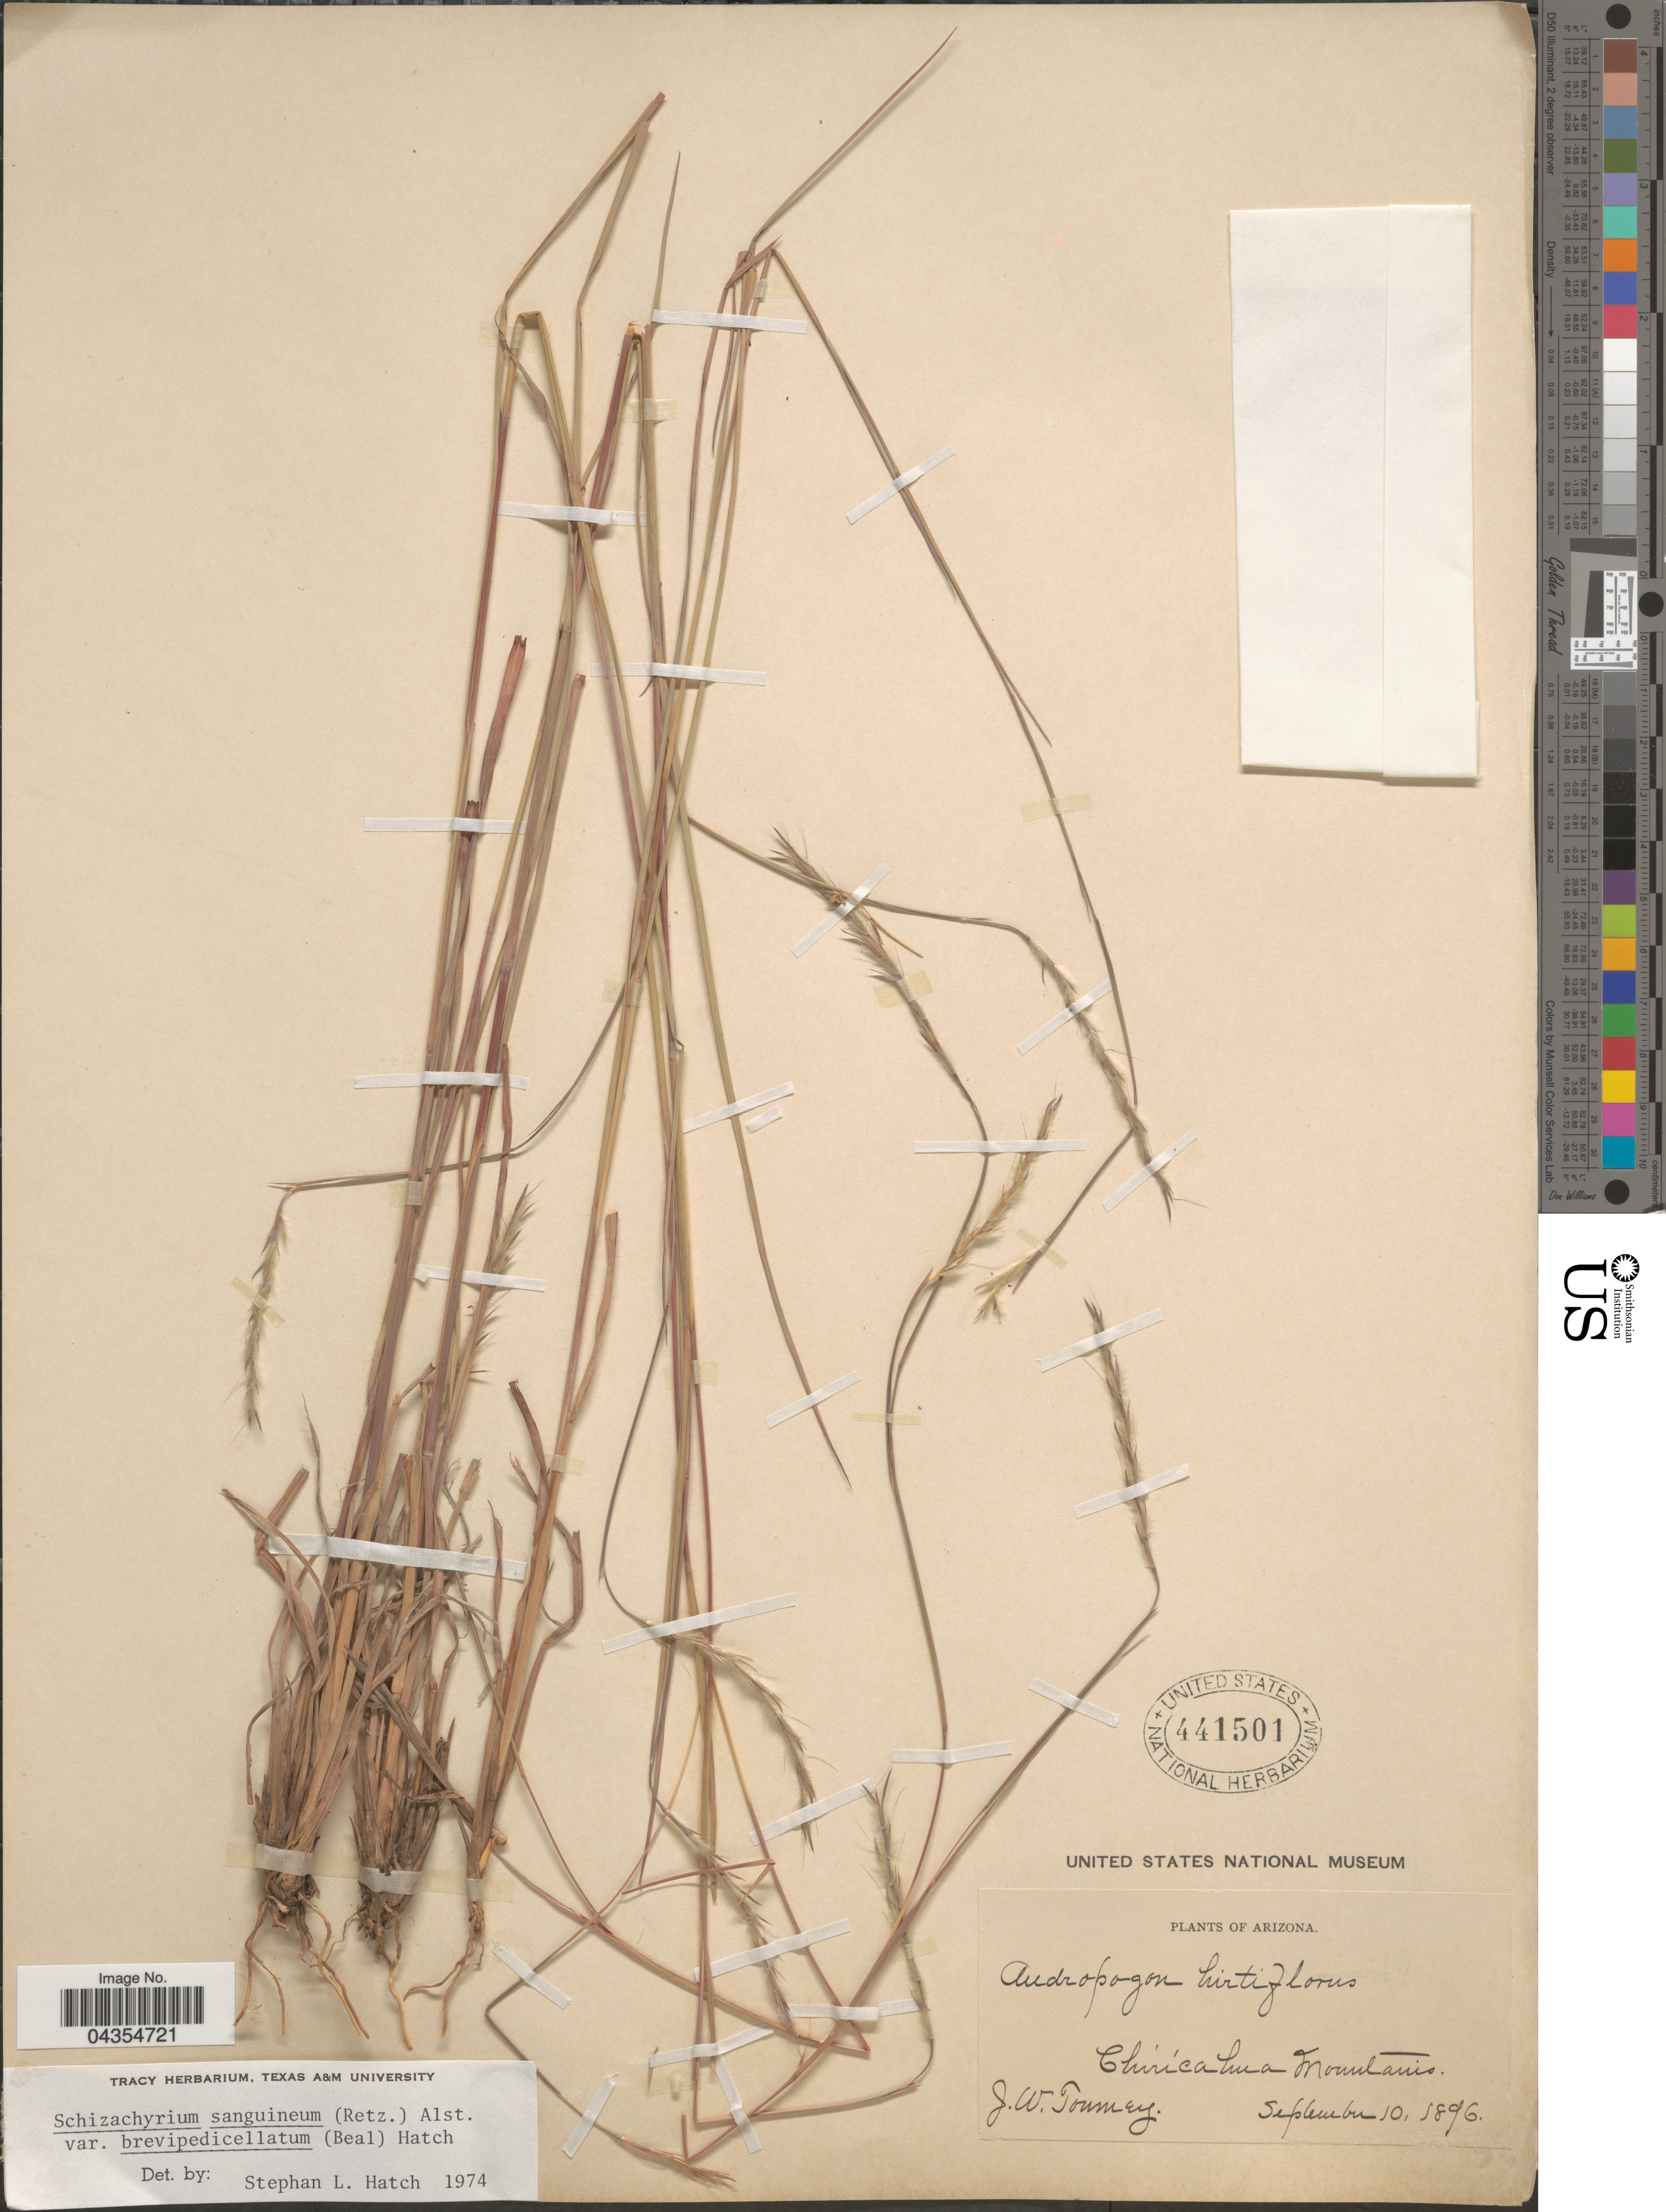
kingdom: Plantae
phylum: Tracheophyta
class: Liliopsida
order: Poales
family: Poaceae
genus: Schizachyrium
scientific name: Schizachyrium sanguineum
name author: (Retz.) Alston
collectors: J. W. Toumey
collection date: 1896-09-10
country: United States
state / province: Arizona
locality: Chiricahua Mountains.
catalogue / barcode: US 441501